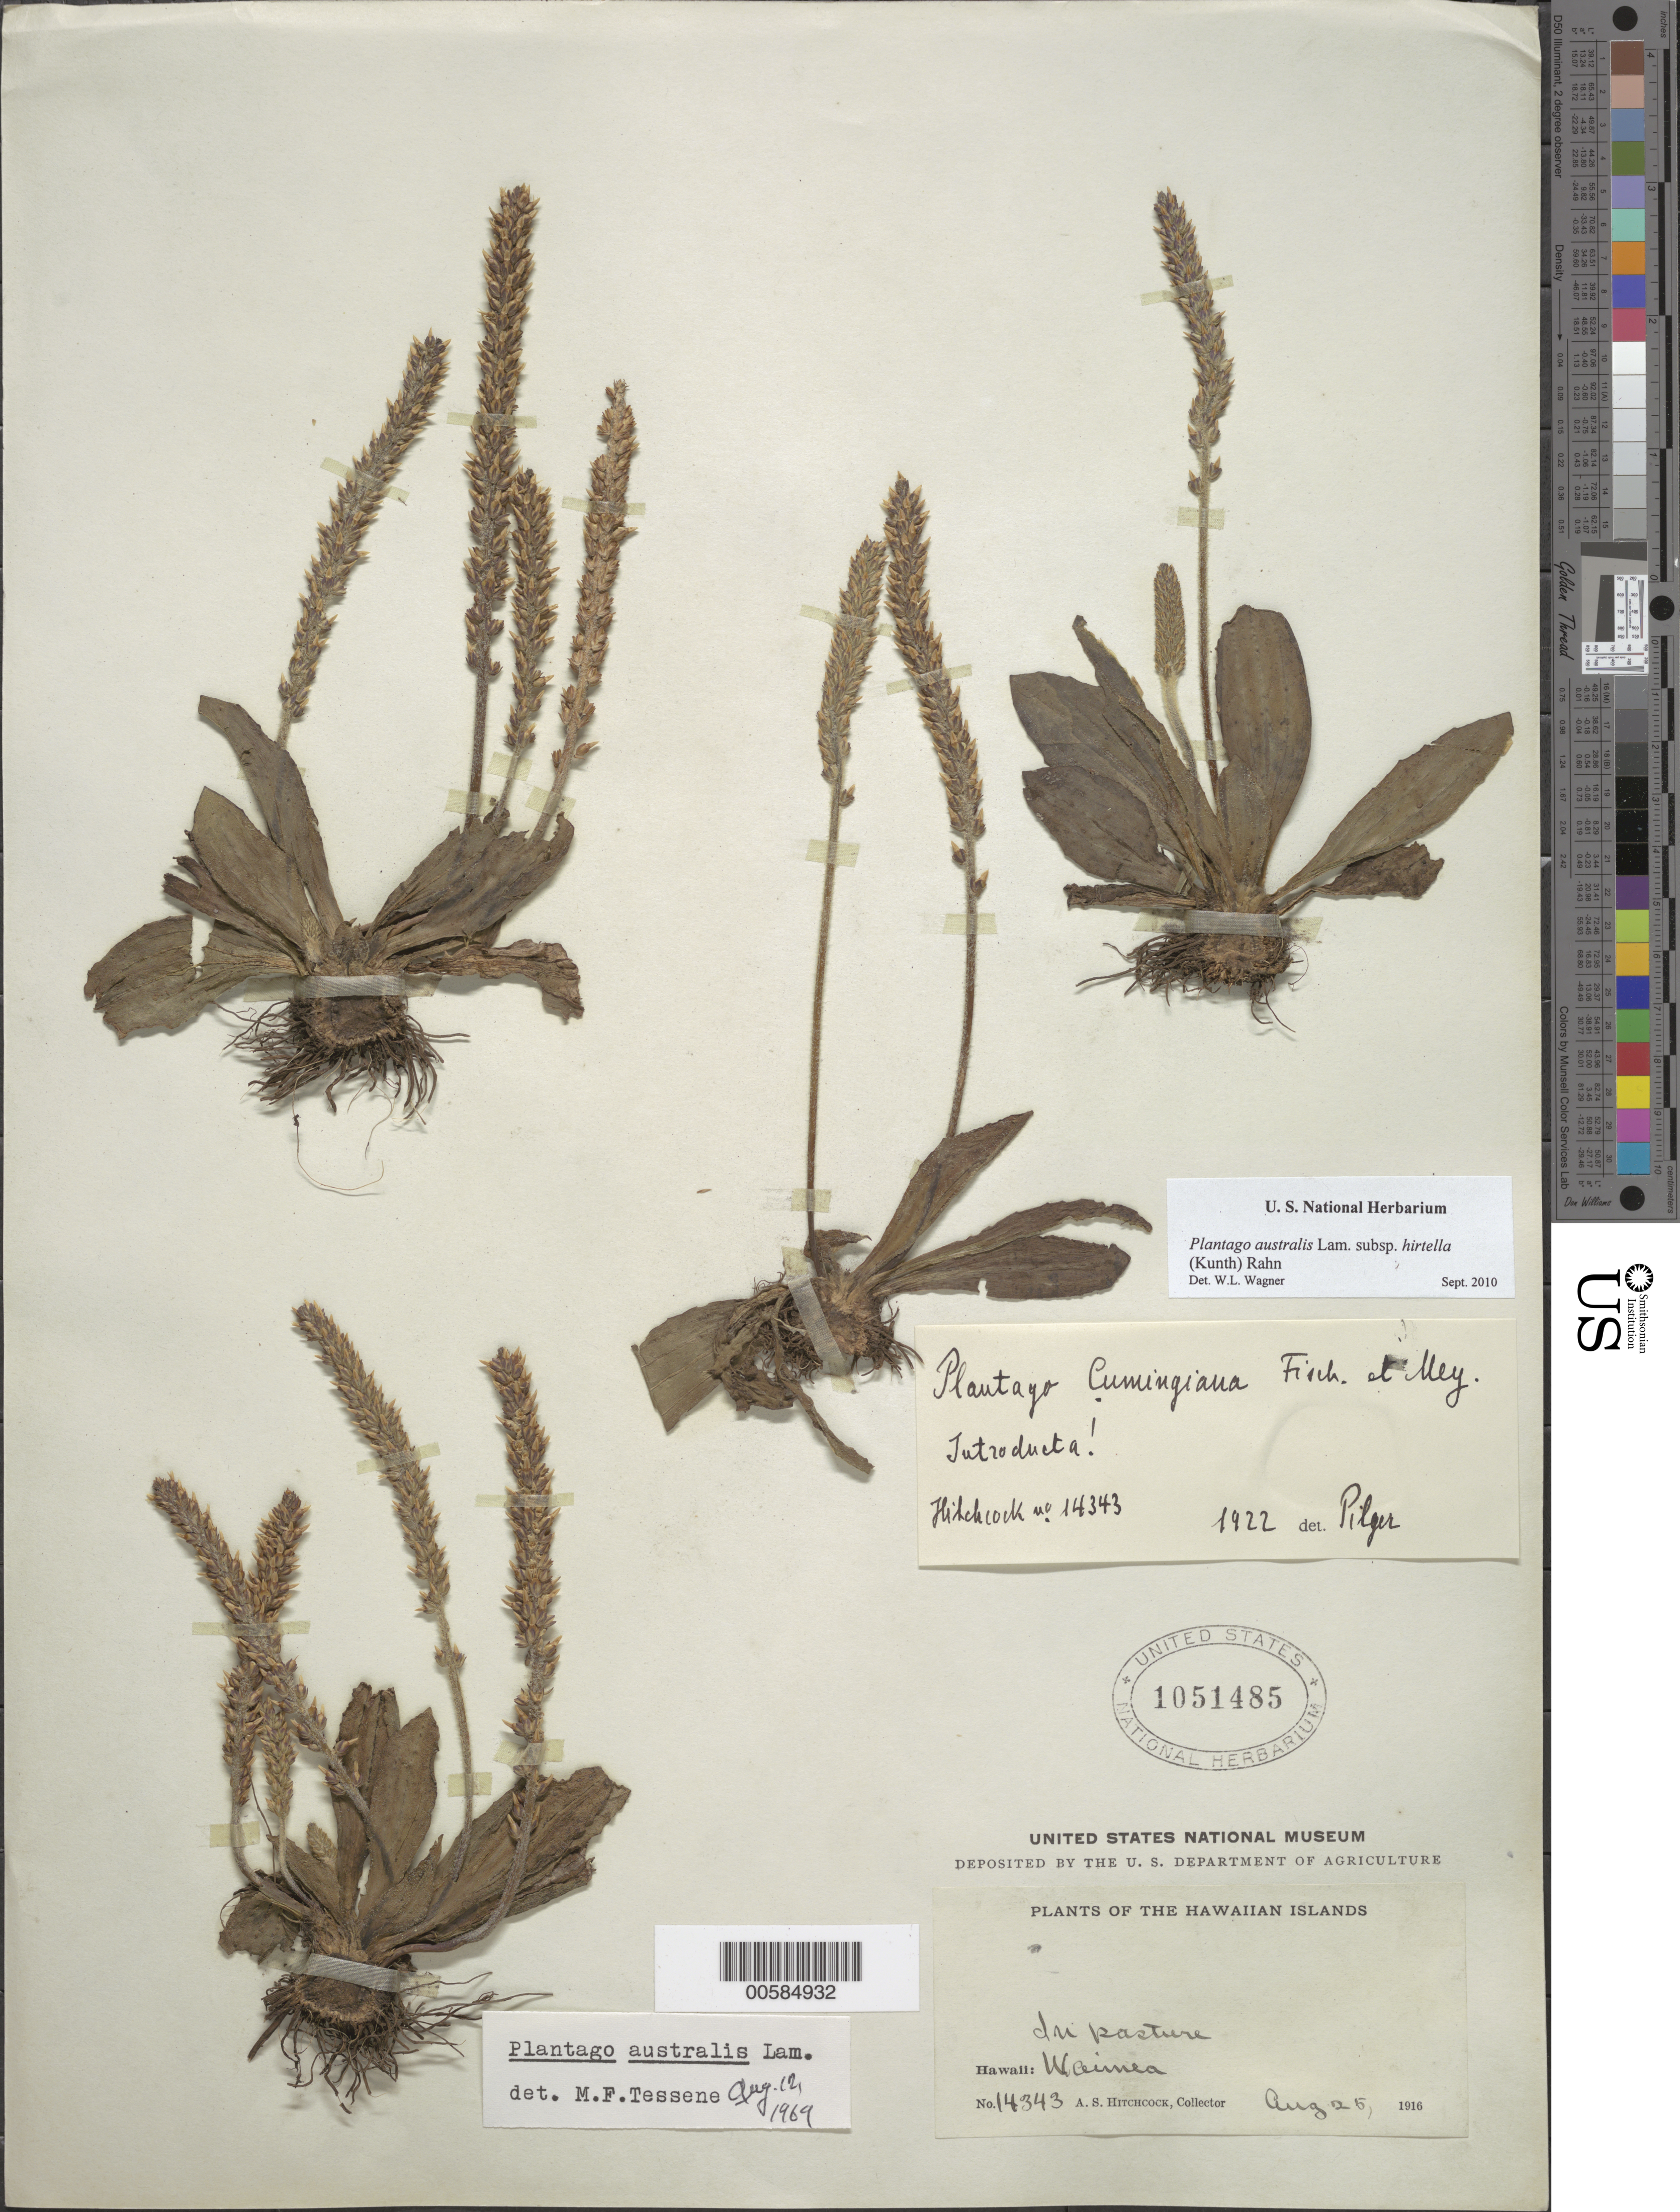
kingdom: Plantae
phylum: Tracheophyta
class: Magnoliopsida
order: Lamiales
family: Plantaginaceae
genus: Plantago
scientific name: Plantago australis subsp. hirtella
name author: (Kunth) Rahn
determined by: Wagner, W. L., (BOT), Smithsonian Institution - National Museum of Natural History (UNITED STATES)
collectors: A. S. Hitchcock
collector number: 14343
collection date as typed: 25 Aug 1916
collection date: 1916-08-25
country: United States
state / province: Hawaii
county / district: Hawaii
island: Hawaii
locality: Waimea.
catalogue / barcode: US 1051485